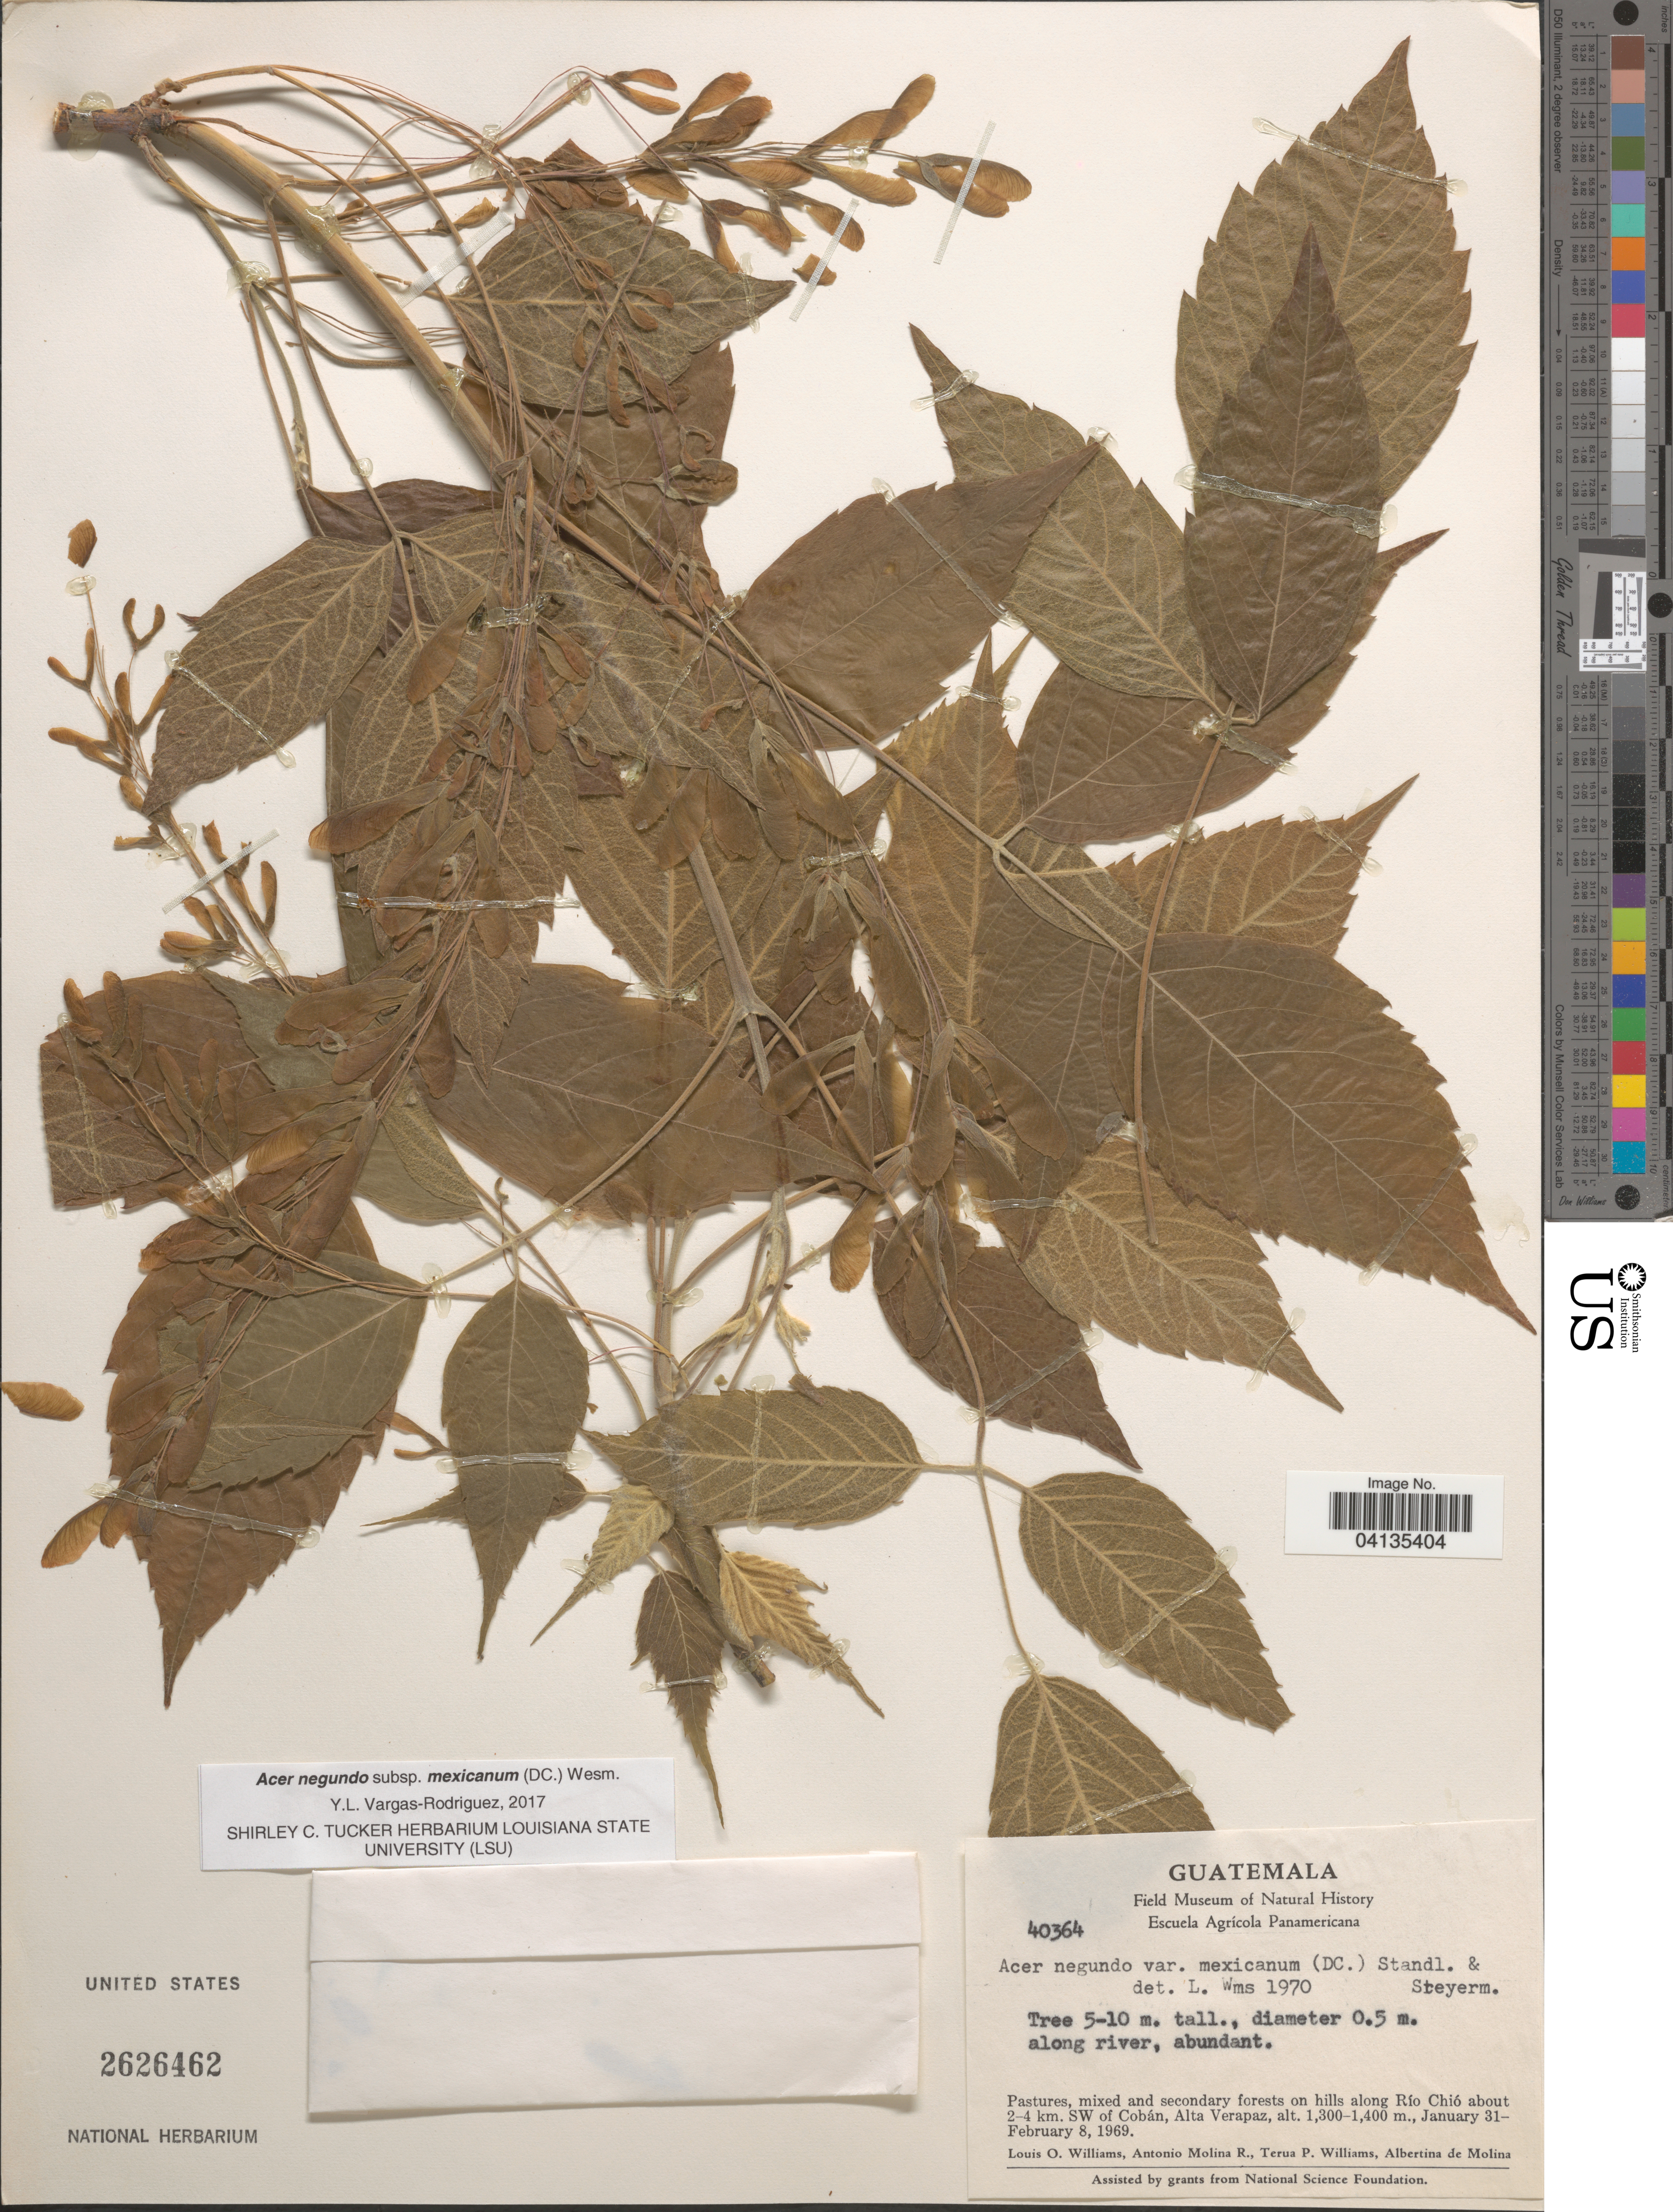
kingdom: Plantae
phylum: Tracheophyta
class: Magnoliopsida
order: Sapindales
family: Sapindaceae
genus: Acer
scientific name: Acer negundo subsp. mexicanum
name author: (DC.) Wesm.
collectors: L. O. Williams, A. Molina R., T. Williams & A. R. Molina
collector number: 40364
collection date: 1969-01-31/1969-02-08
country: Guatemala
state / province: Alta Verapaz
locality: On hills along Río Chió about 2-4 km. SW of Cobán.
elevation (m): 1300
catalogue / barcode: US 2626462